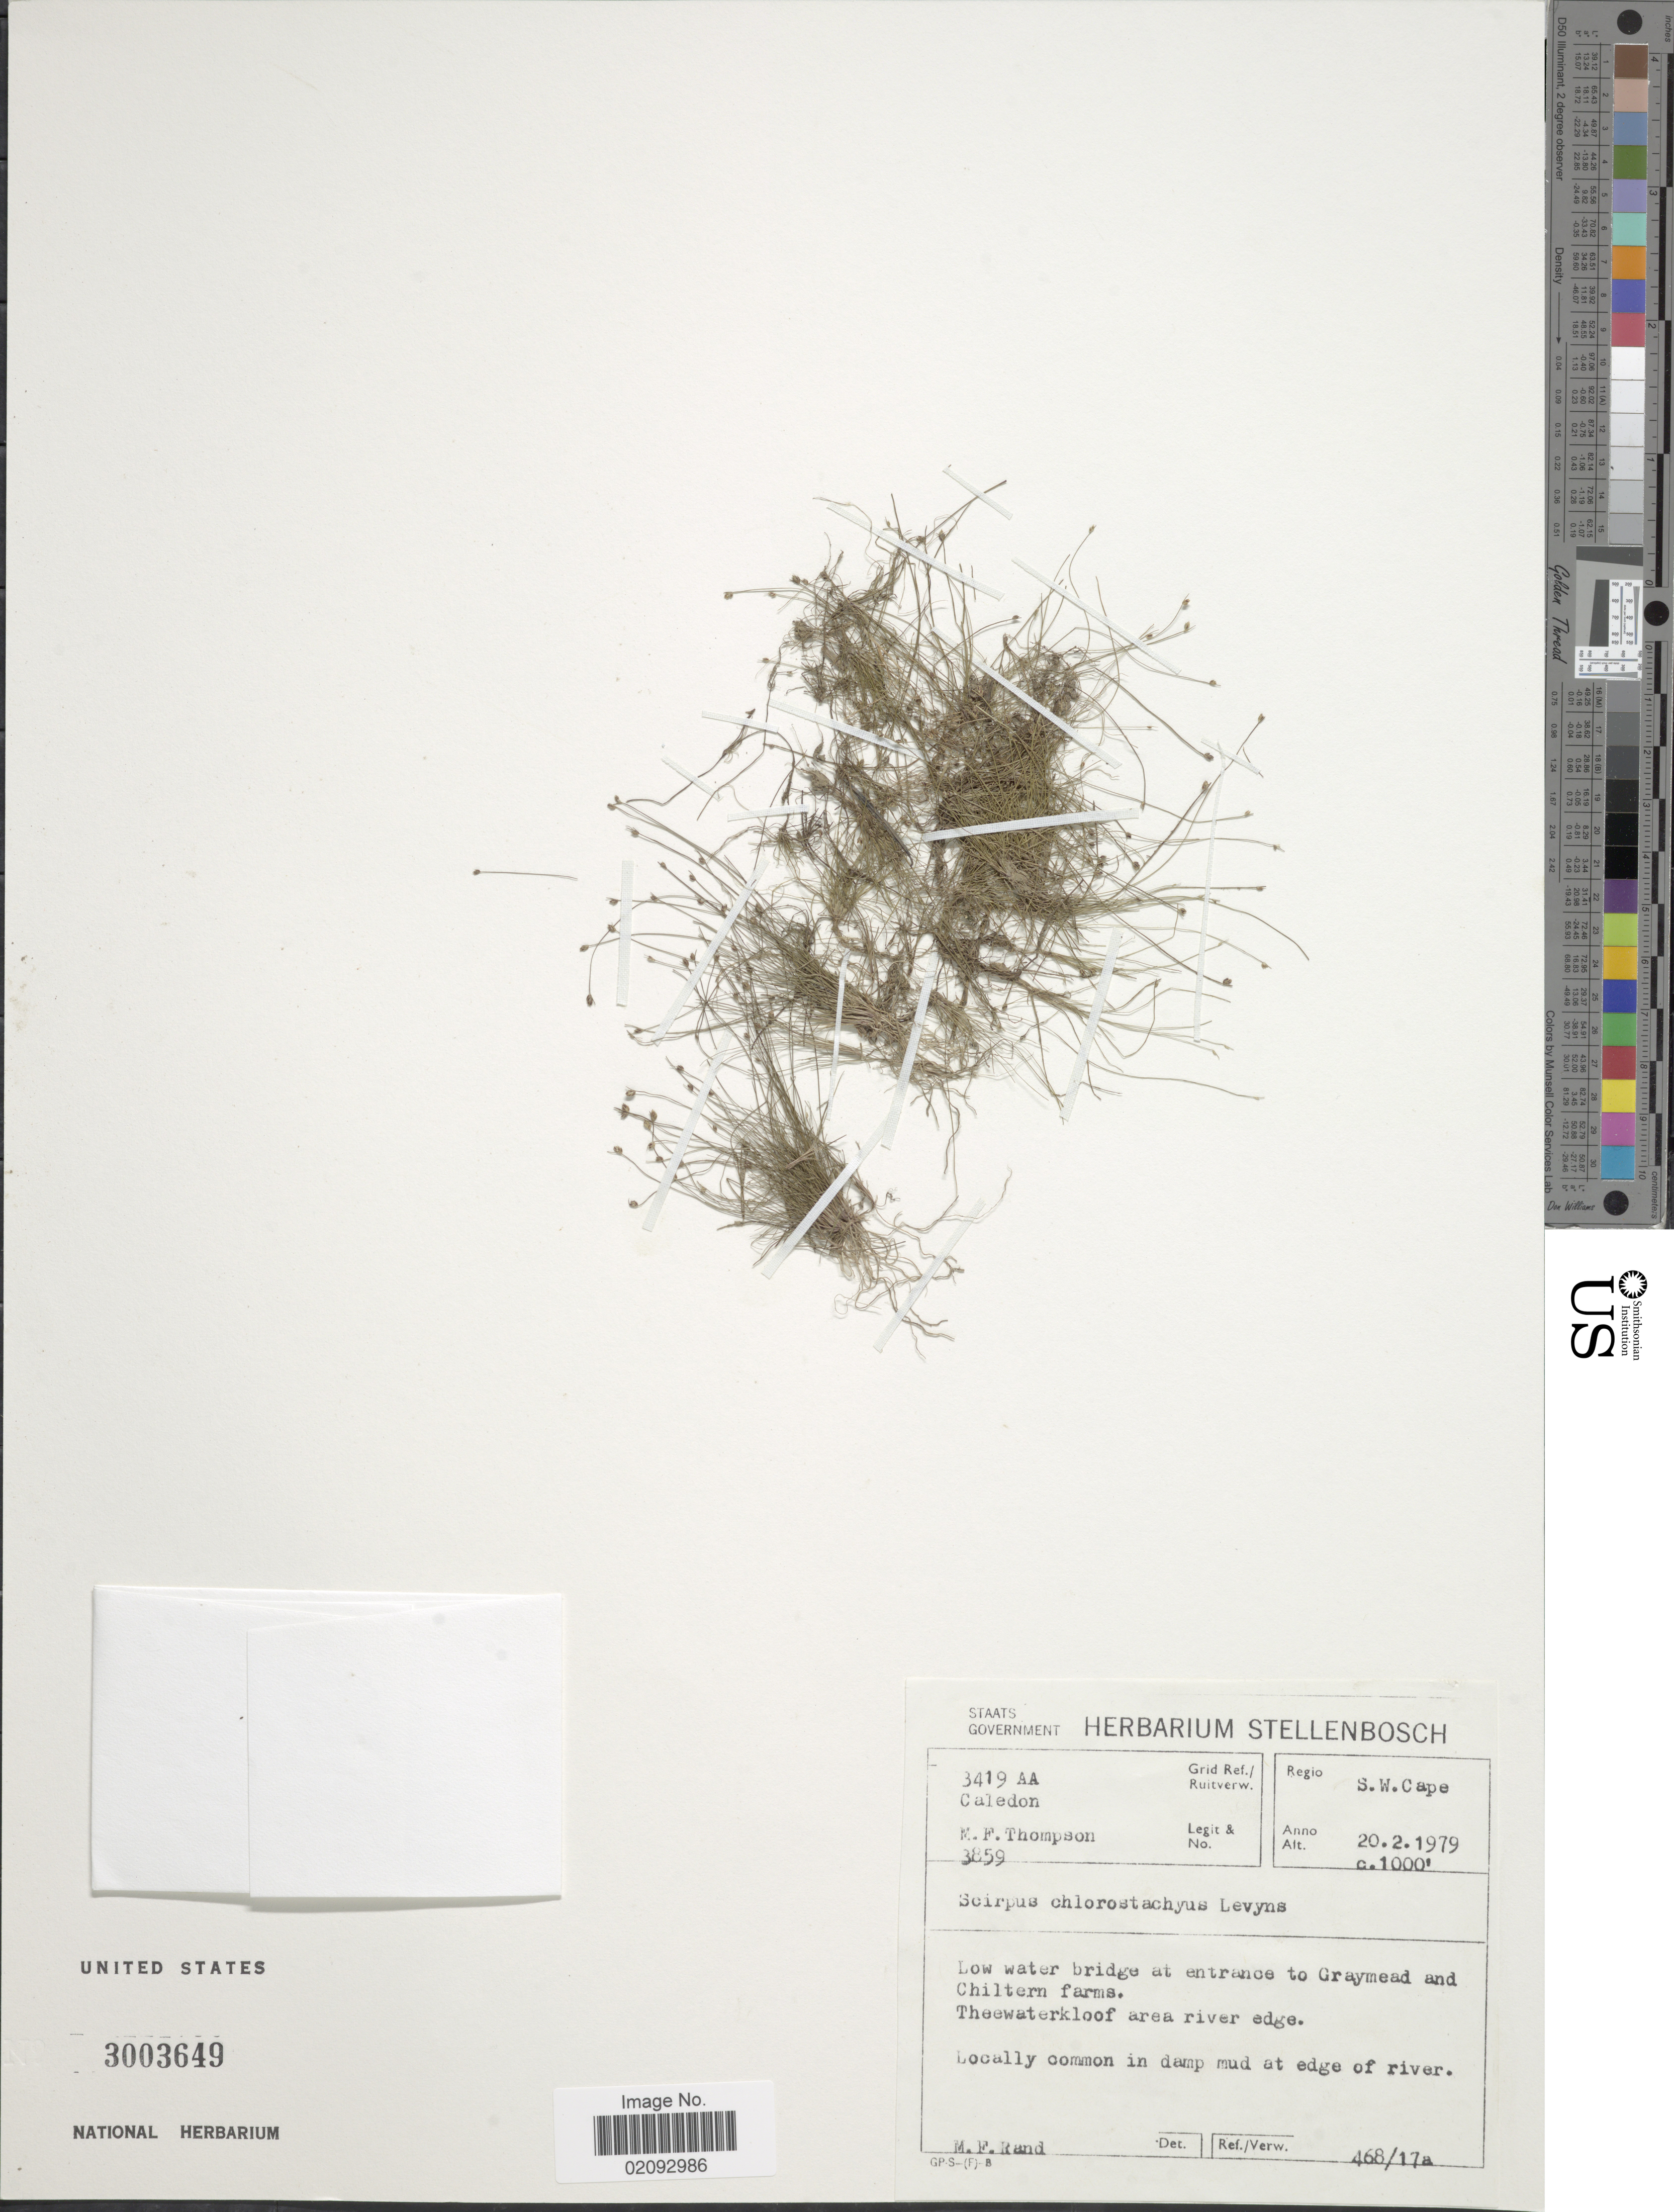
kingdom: Plantae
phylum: Tracheophyta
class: Liliopsida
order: Poales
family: Cyperaceae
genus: Isolepis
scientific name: Isolepis tenuissima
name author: (Nees) Kunth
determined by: Strong, Mark T., (BOT), Smithsonian Institution - National Museum of Natural History (UNITED STATES)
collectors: M. F. Thompson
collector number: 3859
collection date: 1979-02-20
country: South Africa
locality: Regio S.W. Cape, Low water bridge at entrance to Graymead and Chiltern farms, Theewaterkloof area river edge, Locally common in damp mud at edge of river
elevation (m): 305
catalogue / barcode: US 3003649